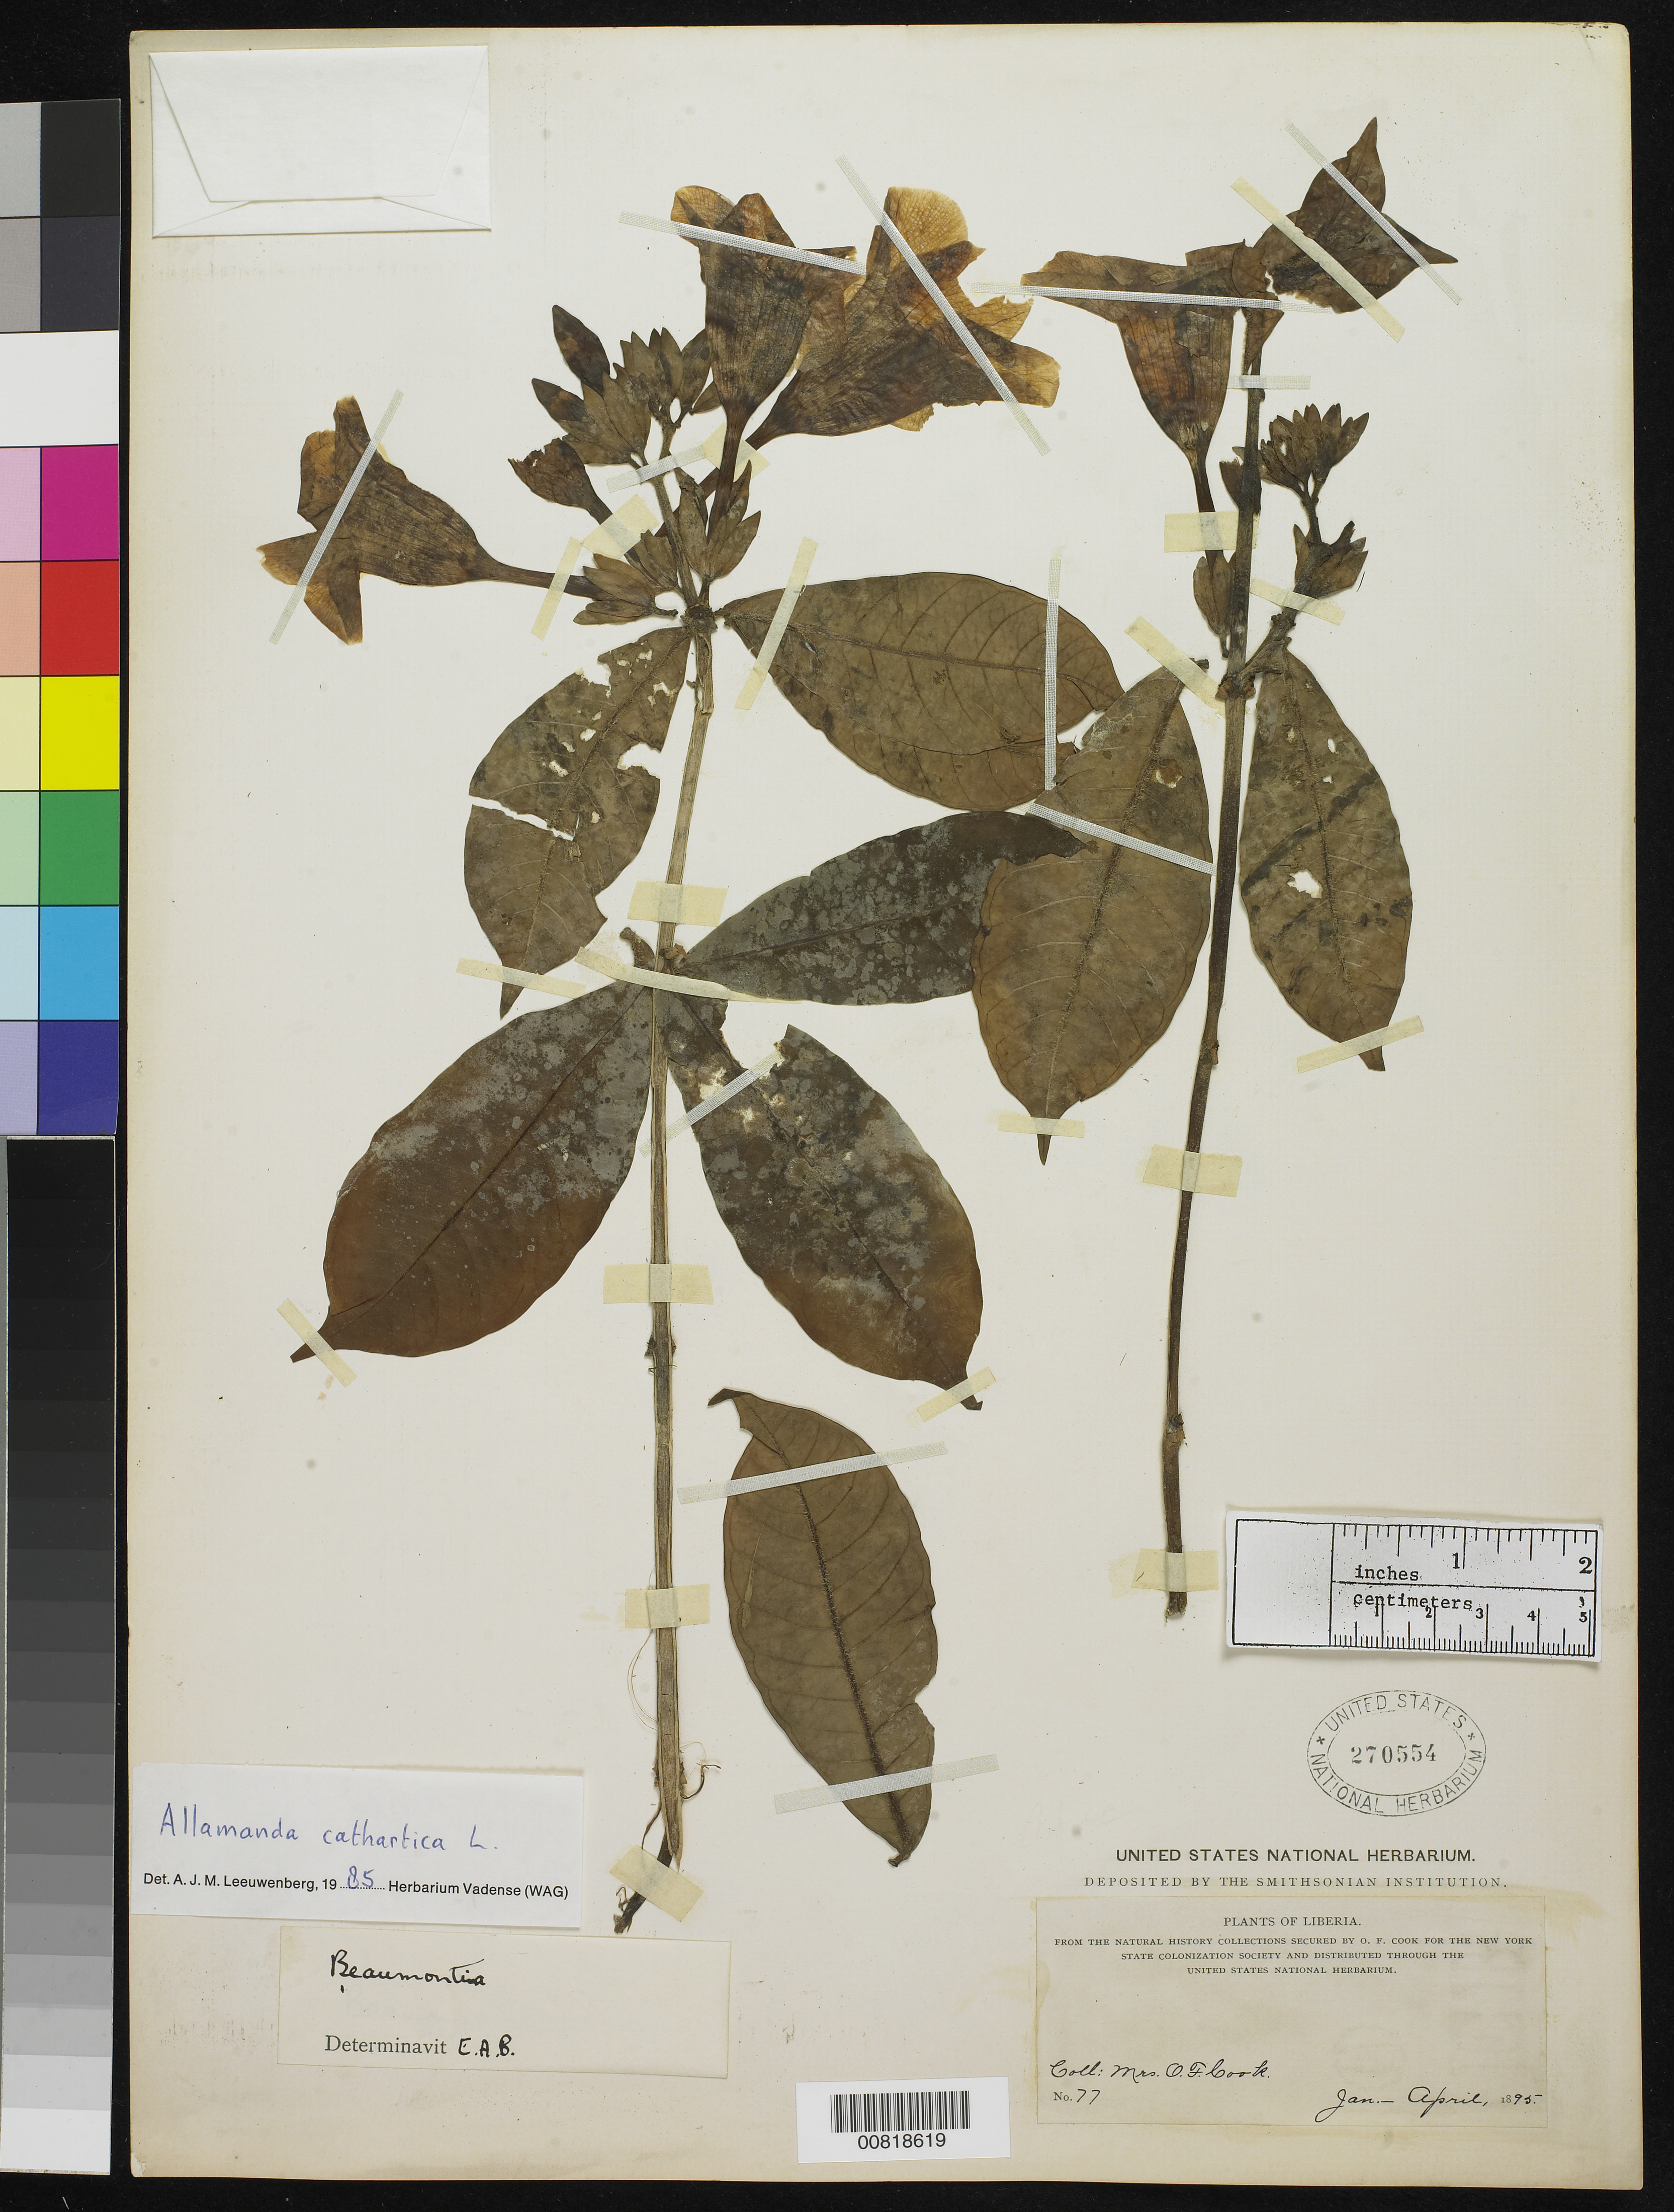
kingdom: Plantae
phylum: Tracheophyta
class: Magnoliopsida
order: Gentianales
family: Apocynaceae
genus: Allamanda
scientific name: Allamanda cathartica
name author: L.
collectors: Alice C. Cook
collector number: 77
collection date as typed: Jan 1895 to -- Apr 1895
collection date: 1895-01/1895-04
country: Liberia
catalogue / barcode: US 270554